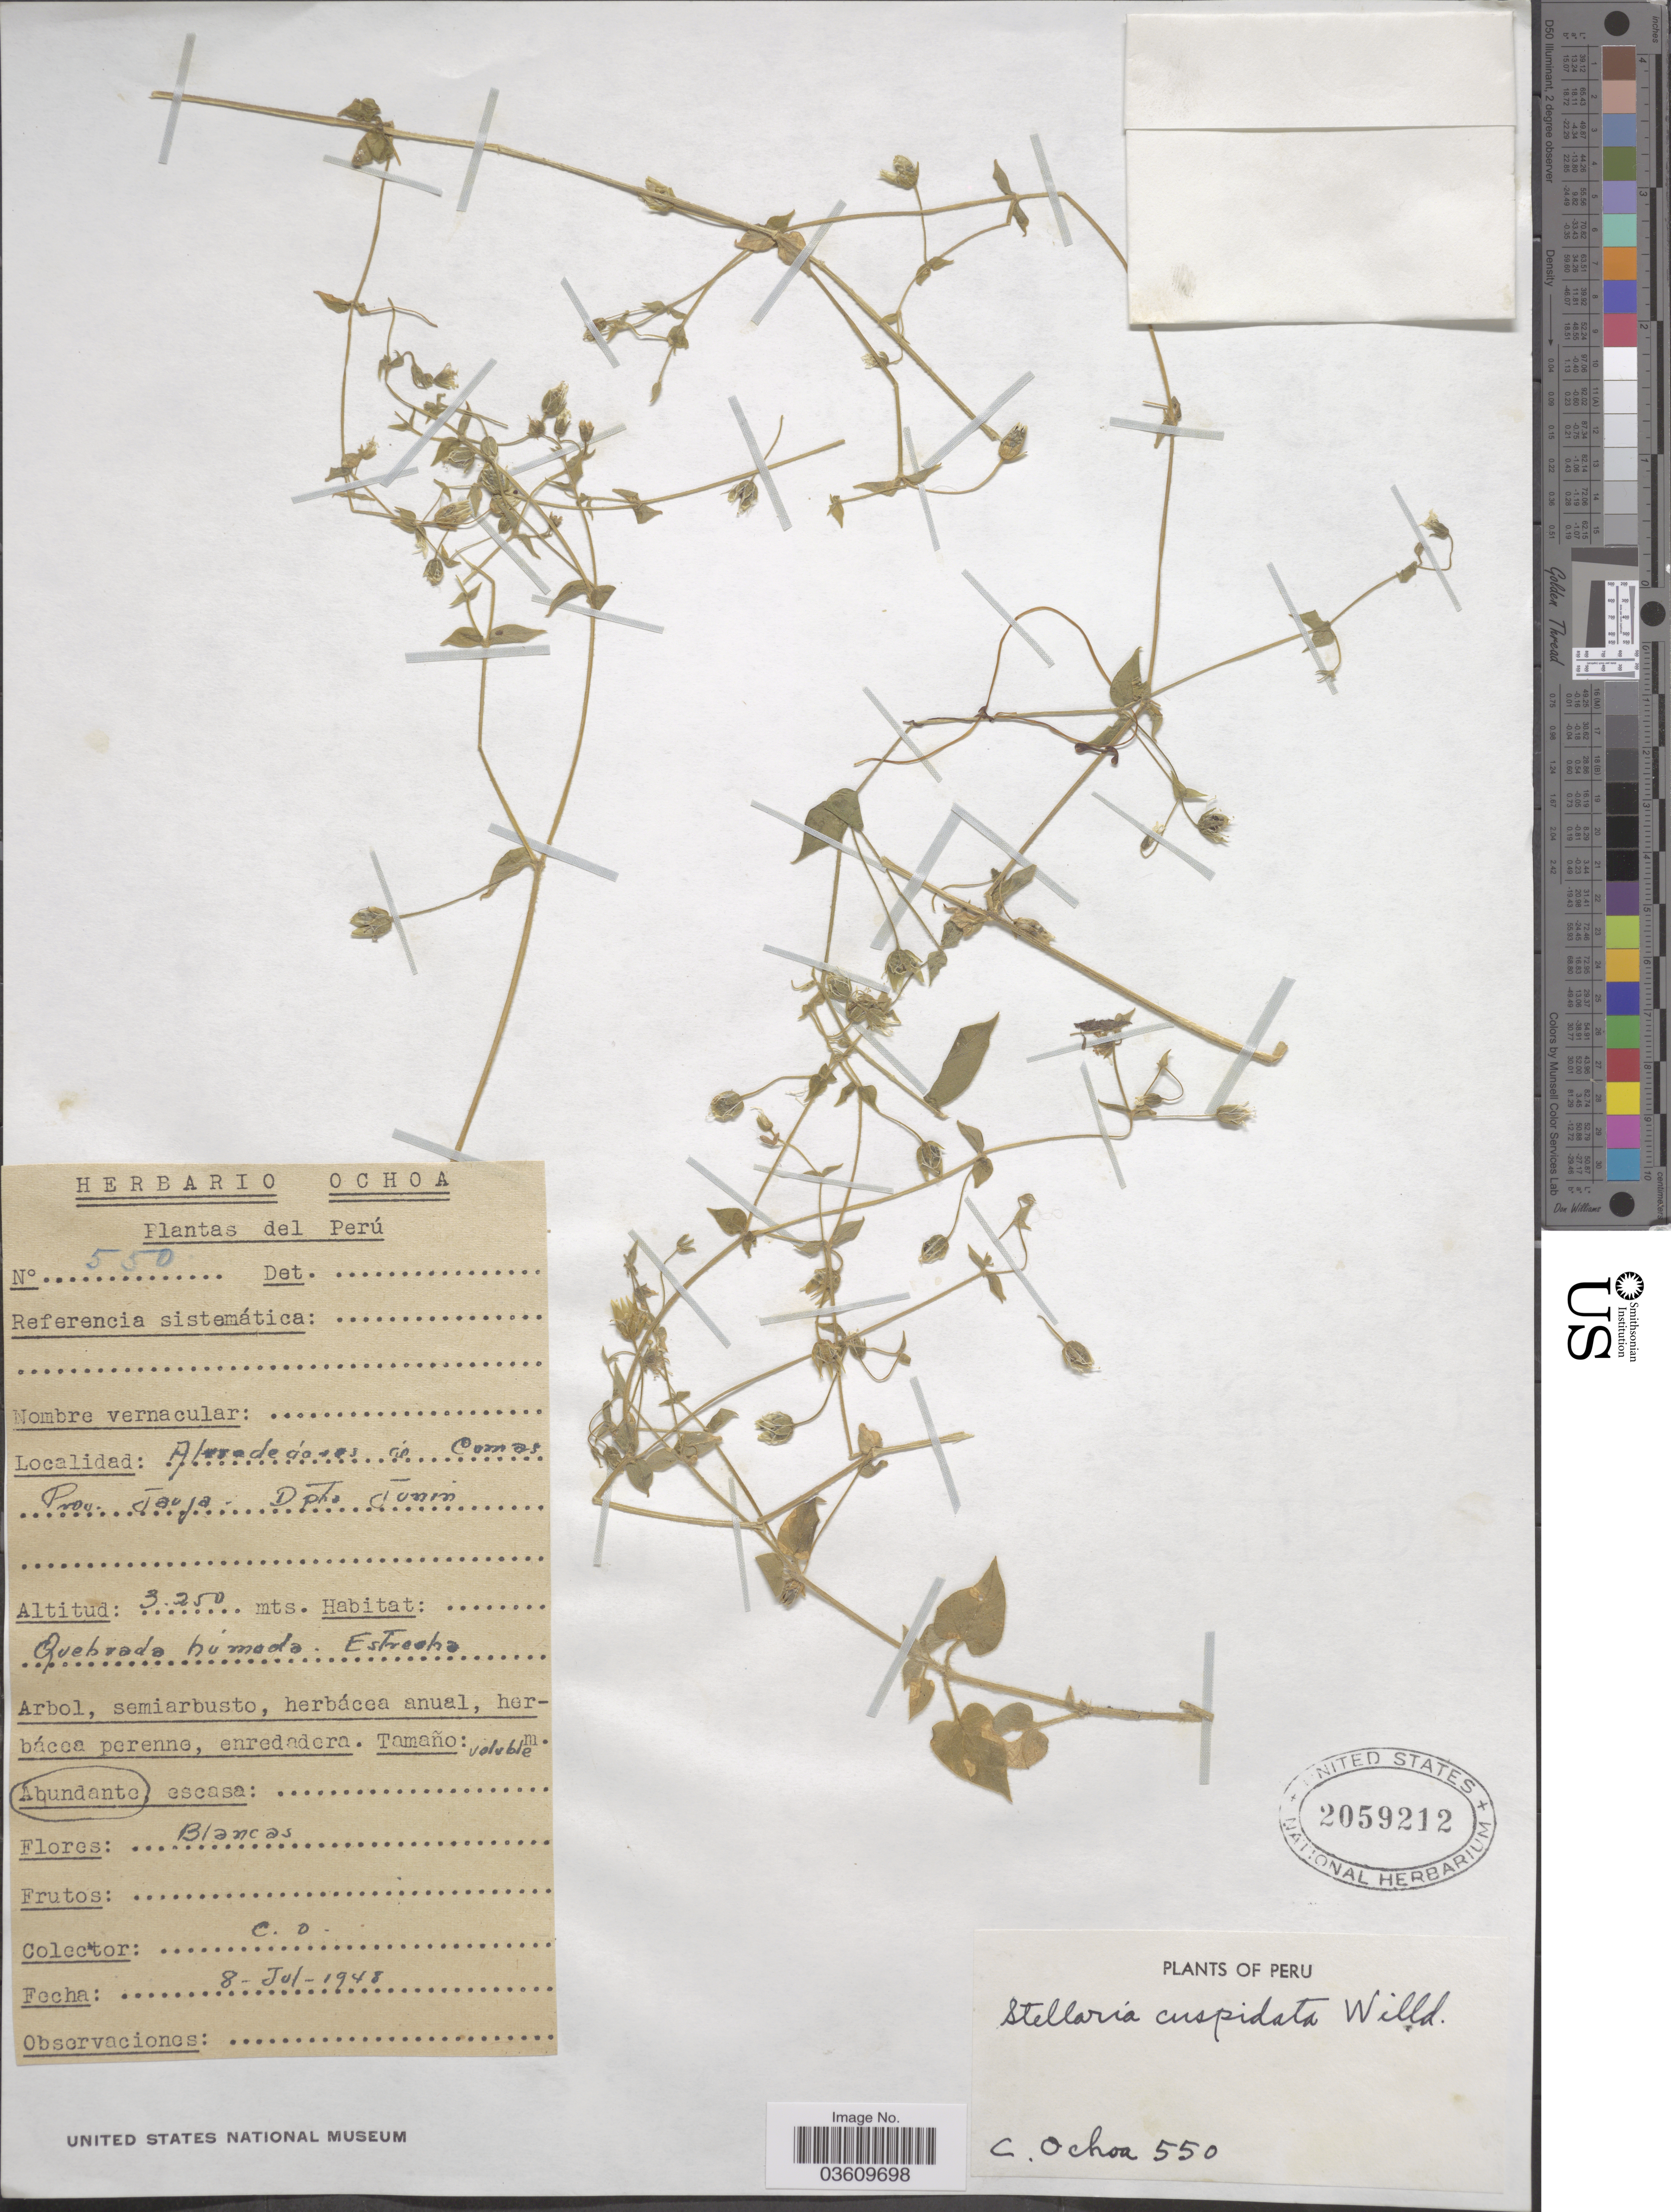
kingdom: Plantae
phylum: Tracheophyta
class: Magnoliopsida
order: Caryophyllales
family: Caryophyllaceae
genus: Stellaria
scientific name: Stellaria cuspidata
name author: Willd. ex Schltdl.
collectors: C. Ochoa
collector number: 550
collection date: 1948-07-08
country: Peru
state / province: Junín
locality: Alrededores de Comas. Prov. Jauja. Dpto. Junin.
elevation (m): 3250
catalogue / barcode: US 2059212